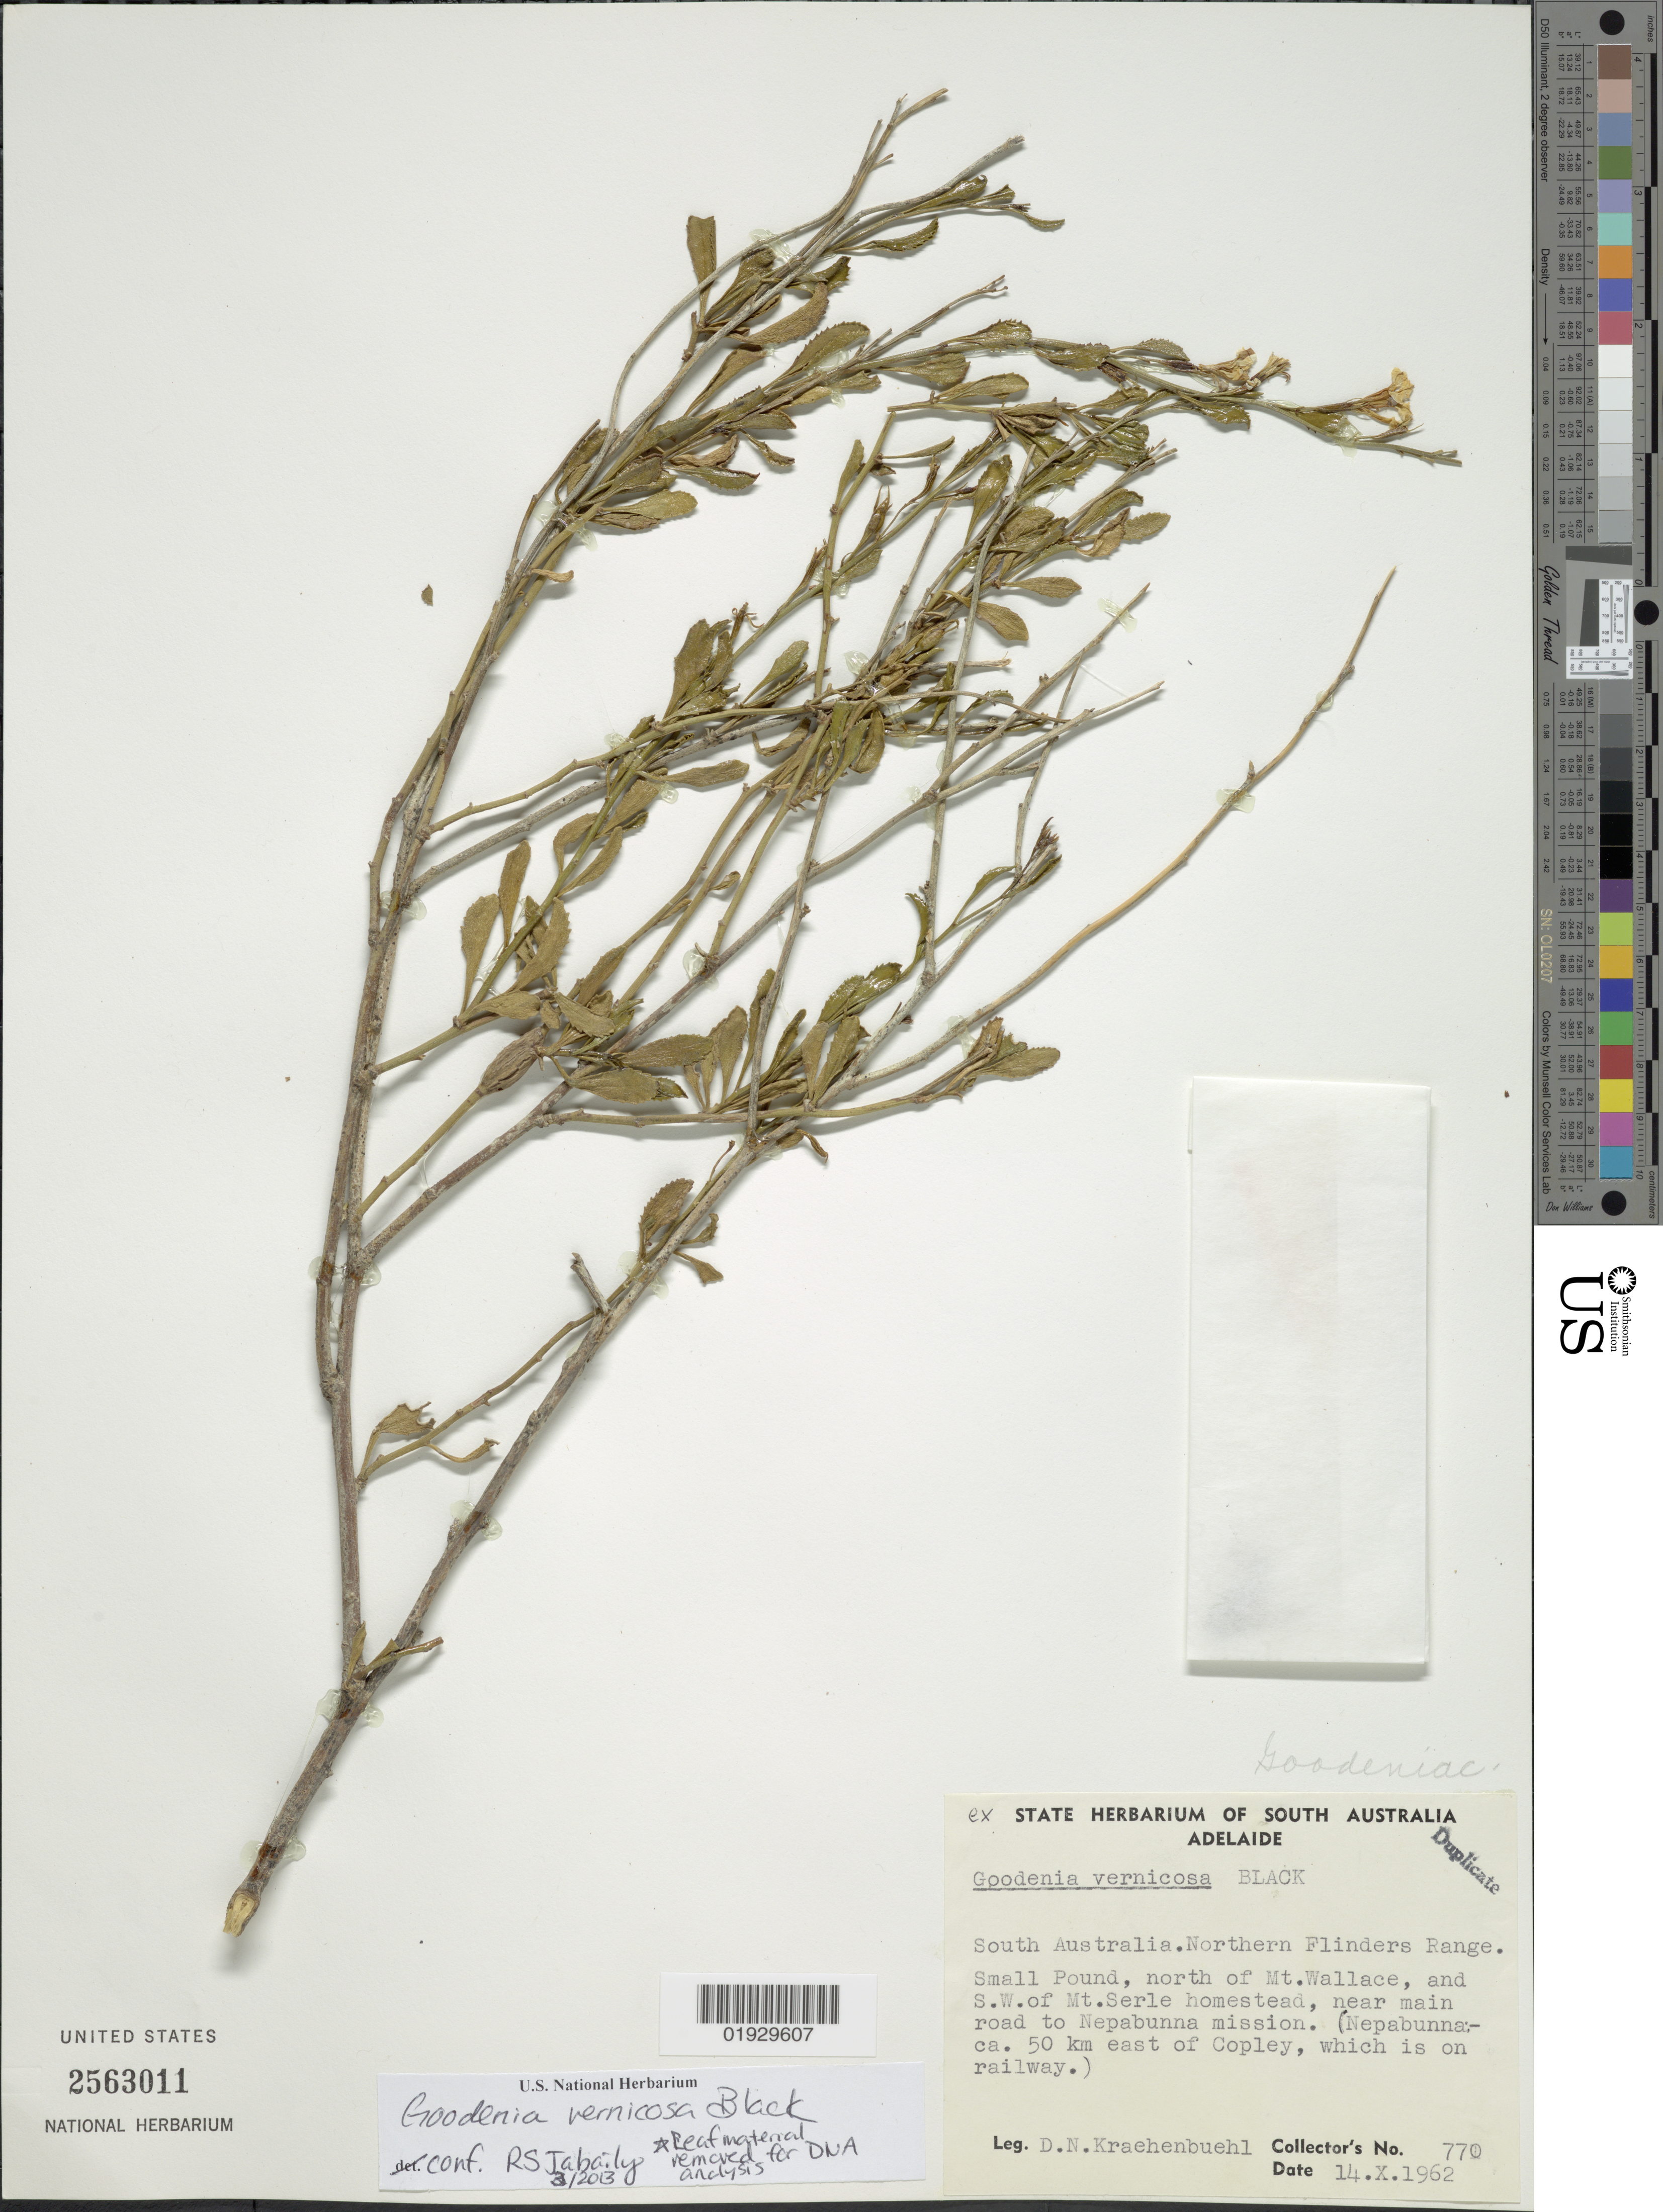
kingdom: Plantae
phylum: Tracheophyta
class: Magnoliopsida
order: Asterales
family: Goodeniaceae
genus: Goodenia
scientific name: Goodenia vernicosa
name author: J.M. Black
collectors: D. Kraehenbuehl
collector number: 770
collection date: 1962-10-14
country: Australia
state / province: South Australia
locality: Northern Flinders Range, Small Pound, north of Mt. Wallace, and S.W. of Mt. Serle homestead, near main road to Nepabunna mission. (Nepabunna- ca. 50 km east of Copley, which is on railway.).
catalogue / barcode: US 2563011